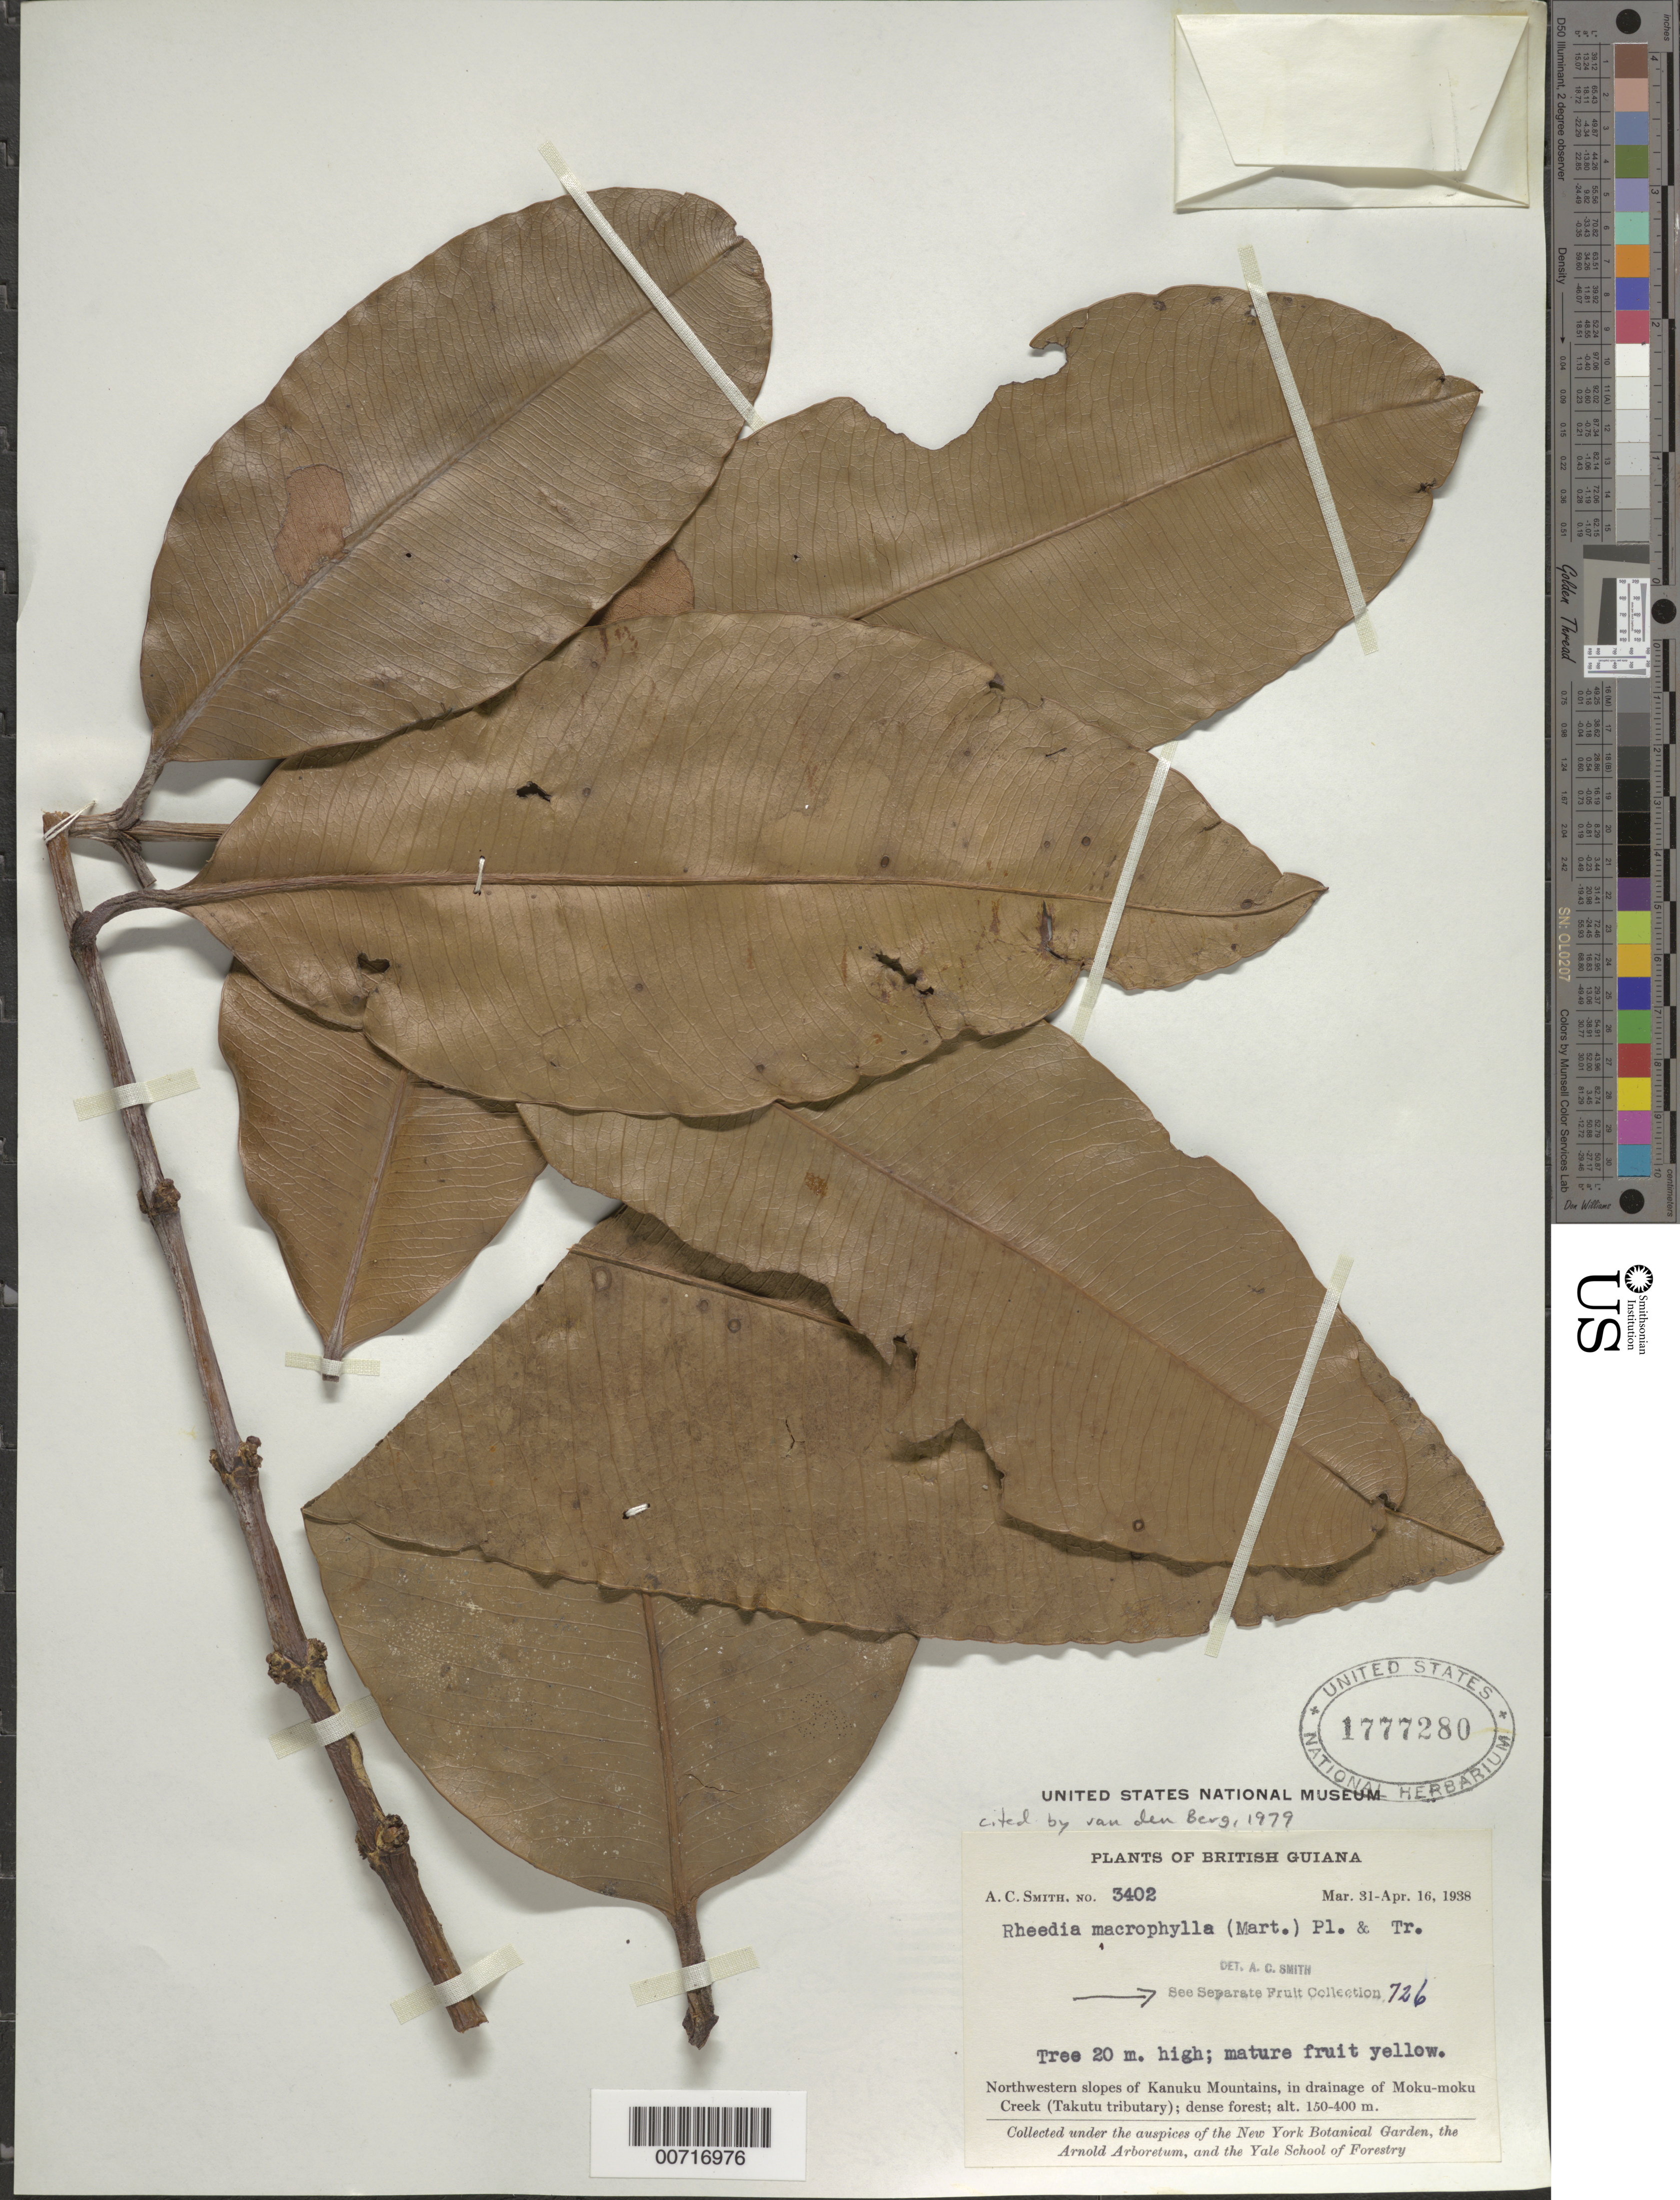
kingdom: Plantae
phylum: Tracheophyta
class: Magnoliopsida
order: Malpighiales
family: Clusiaceae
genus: Garcinia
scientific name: Garcinia macrophylla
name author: Mart.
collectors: A. C. Smith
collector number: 3402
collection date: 1938-03-31/1938-04-16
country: Guyana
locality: British Guiana. Northwestern slopes of Kanuku Mountains, in drainage of Moku-moku Creek (Takutu tributary).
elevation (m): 150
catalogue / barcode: US 1777280